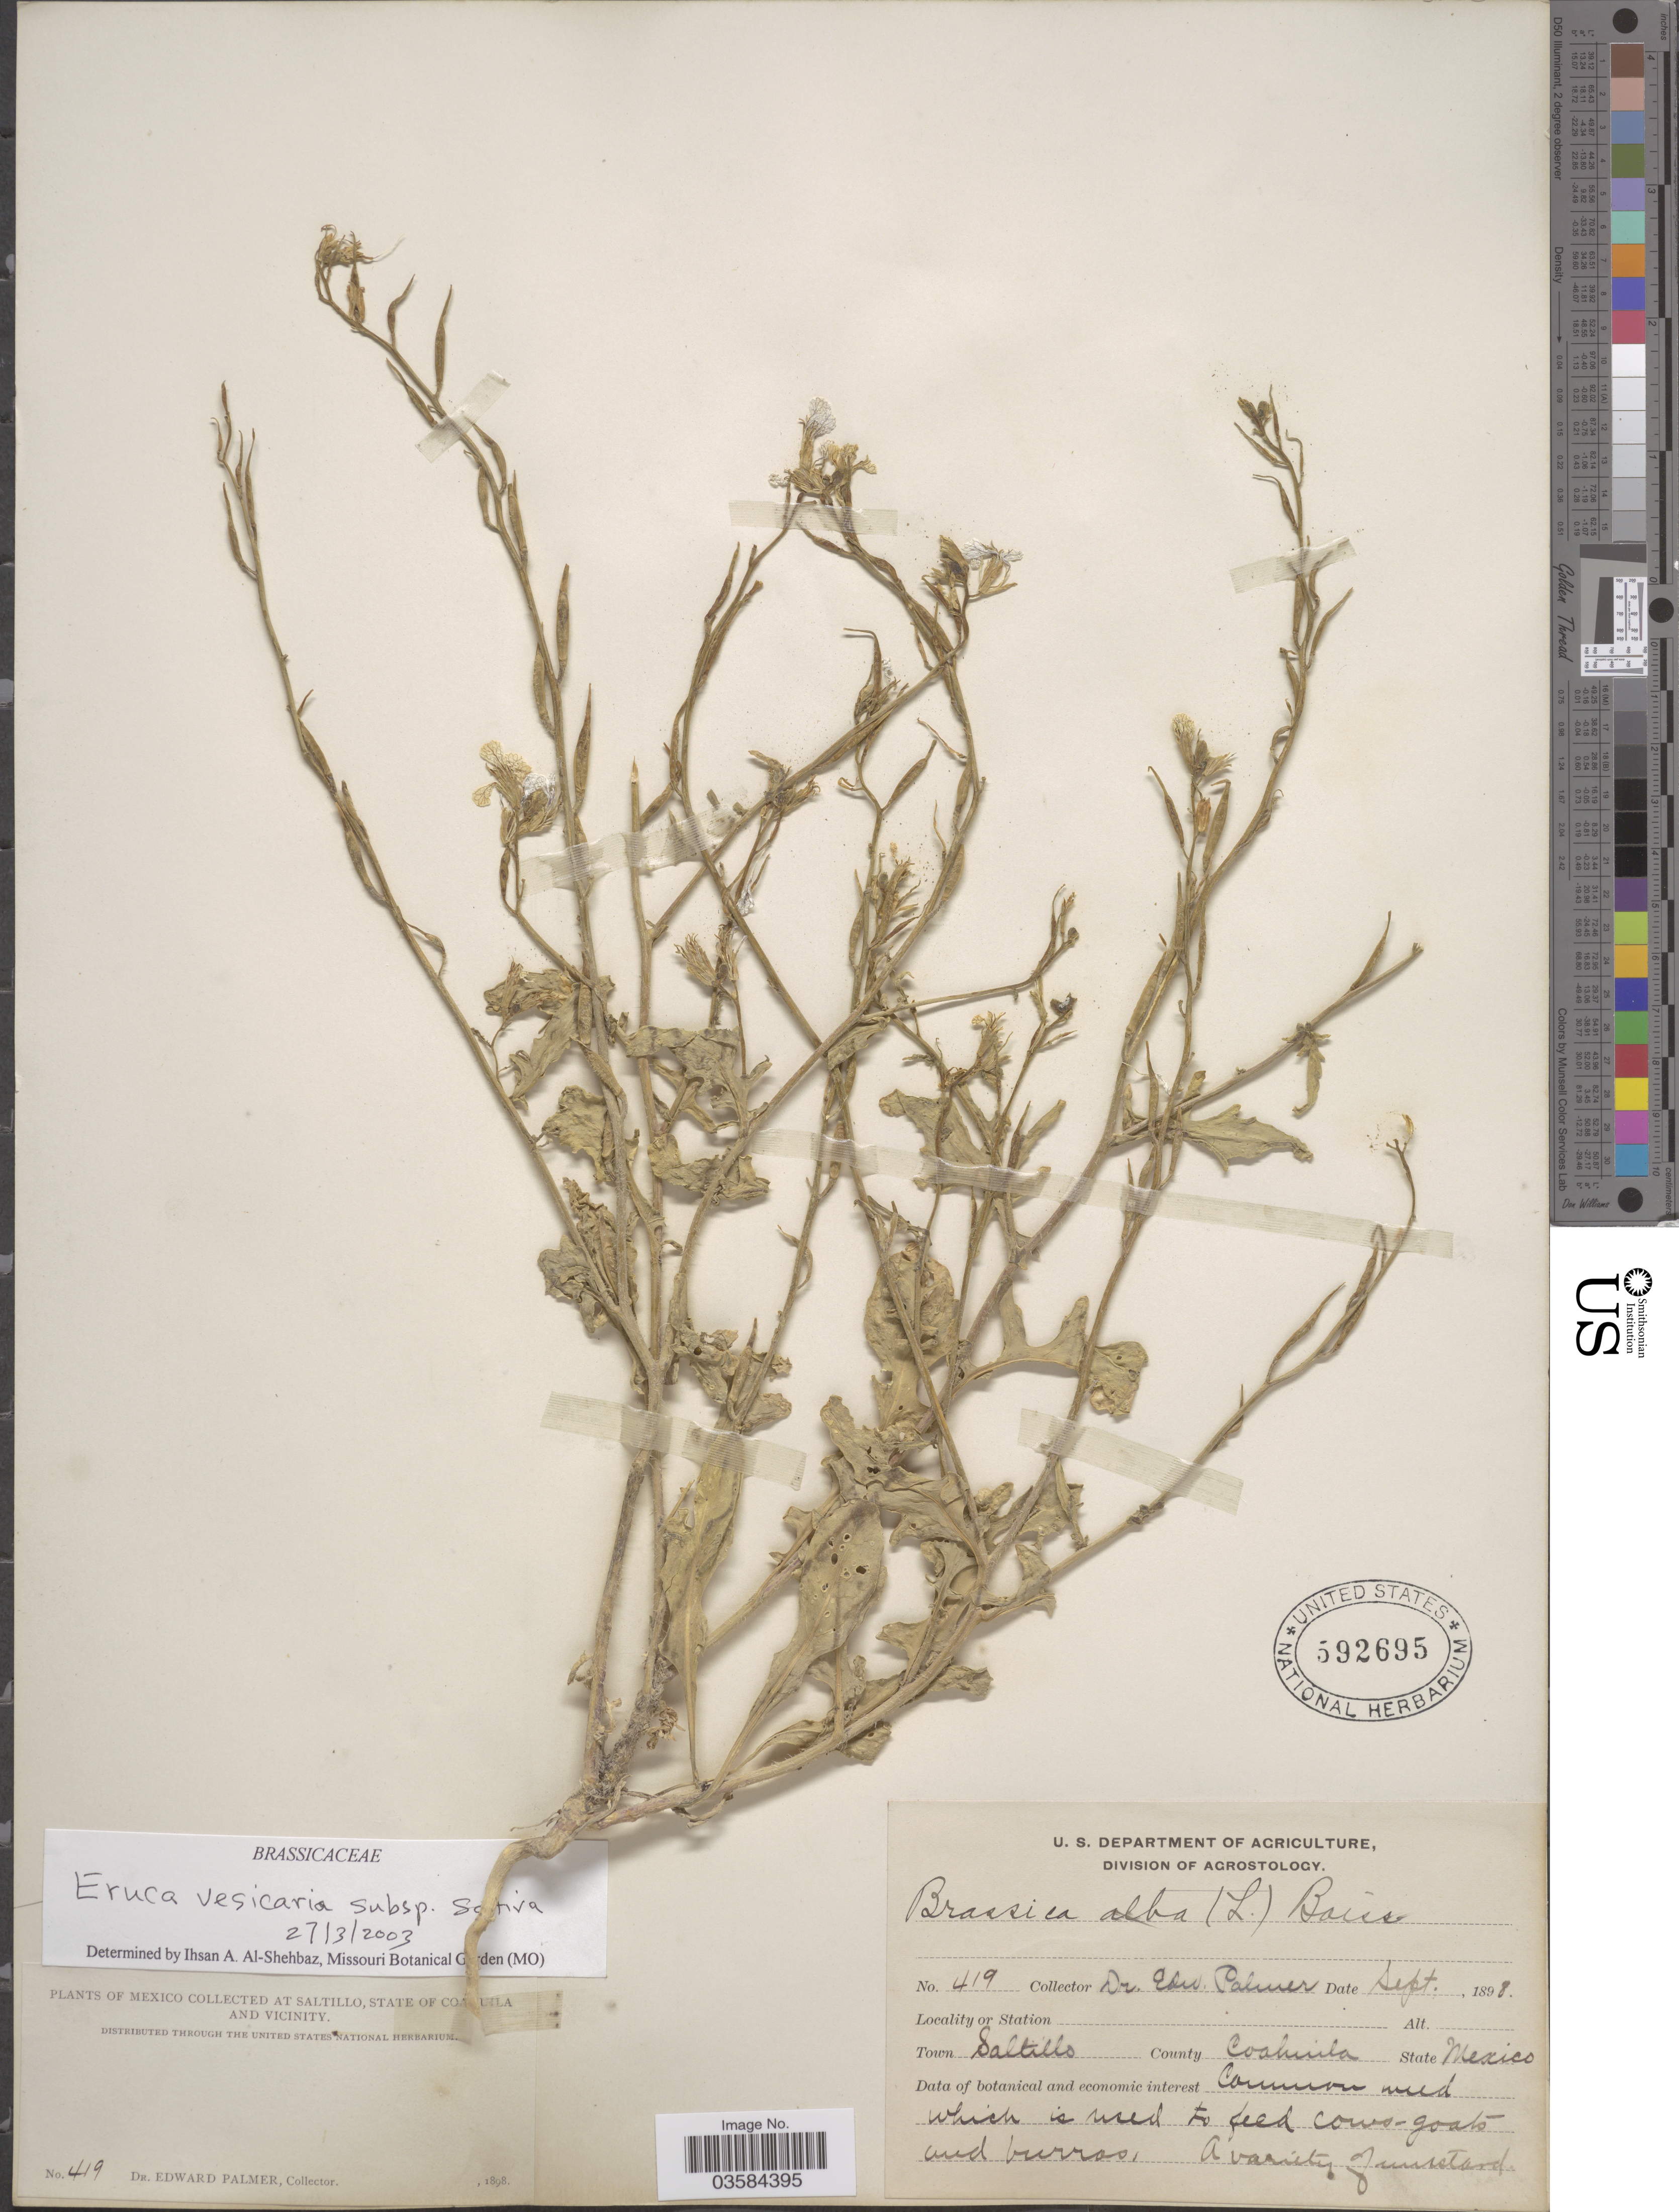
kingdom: Plantae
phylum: Tracheophyta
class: Magnoliopsida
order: Brassicales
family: Brassicaceae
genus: Eruca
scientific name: Eruca vesicaria subsp. sativa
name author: (Mill.) Thell.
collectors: E. Palmer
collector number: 419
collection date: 1898-09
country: Mexico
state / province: Coahuila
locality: Saltillo, state of Coahuila and vicinity.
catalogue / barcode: US 592695